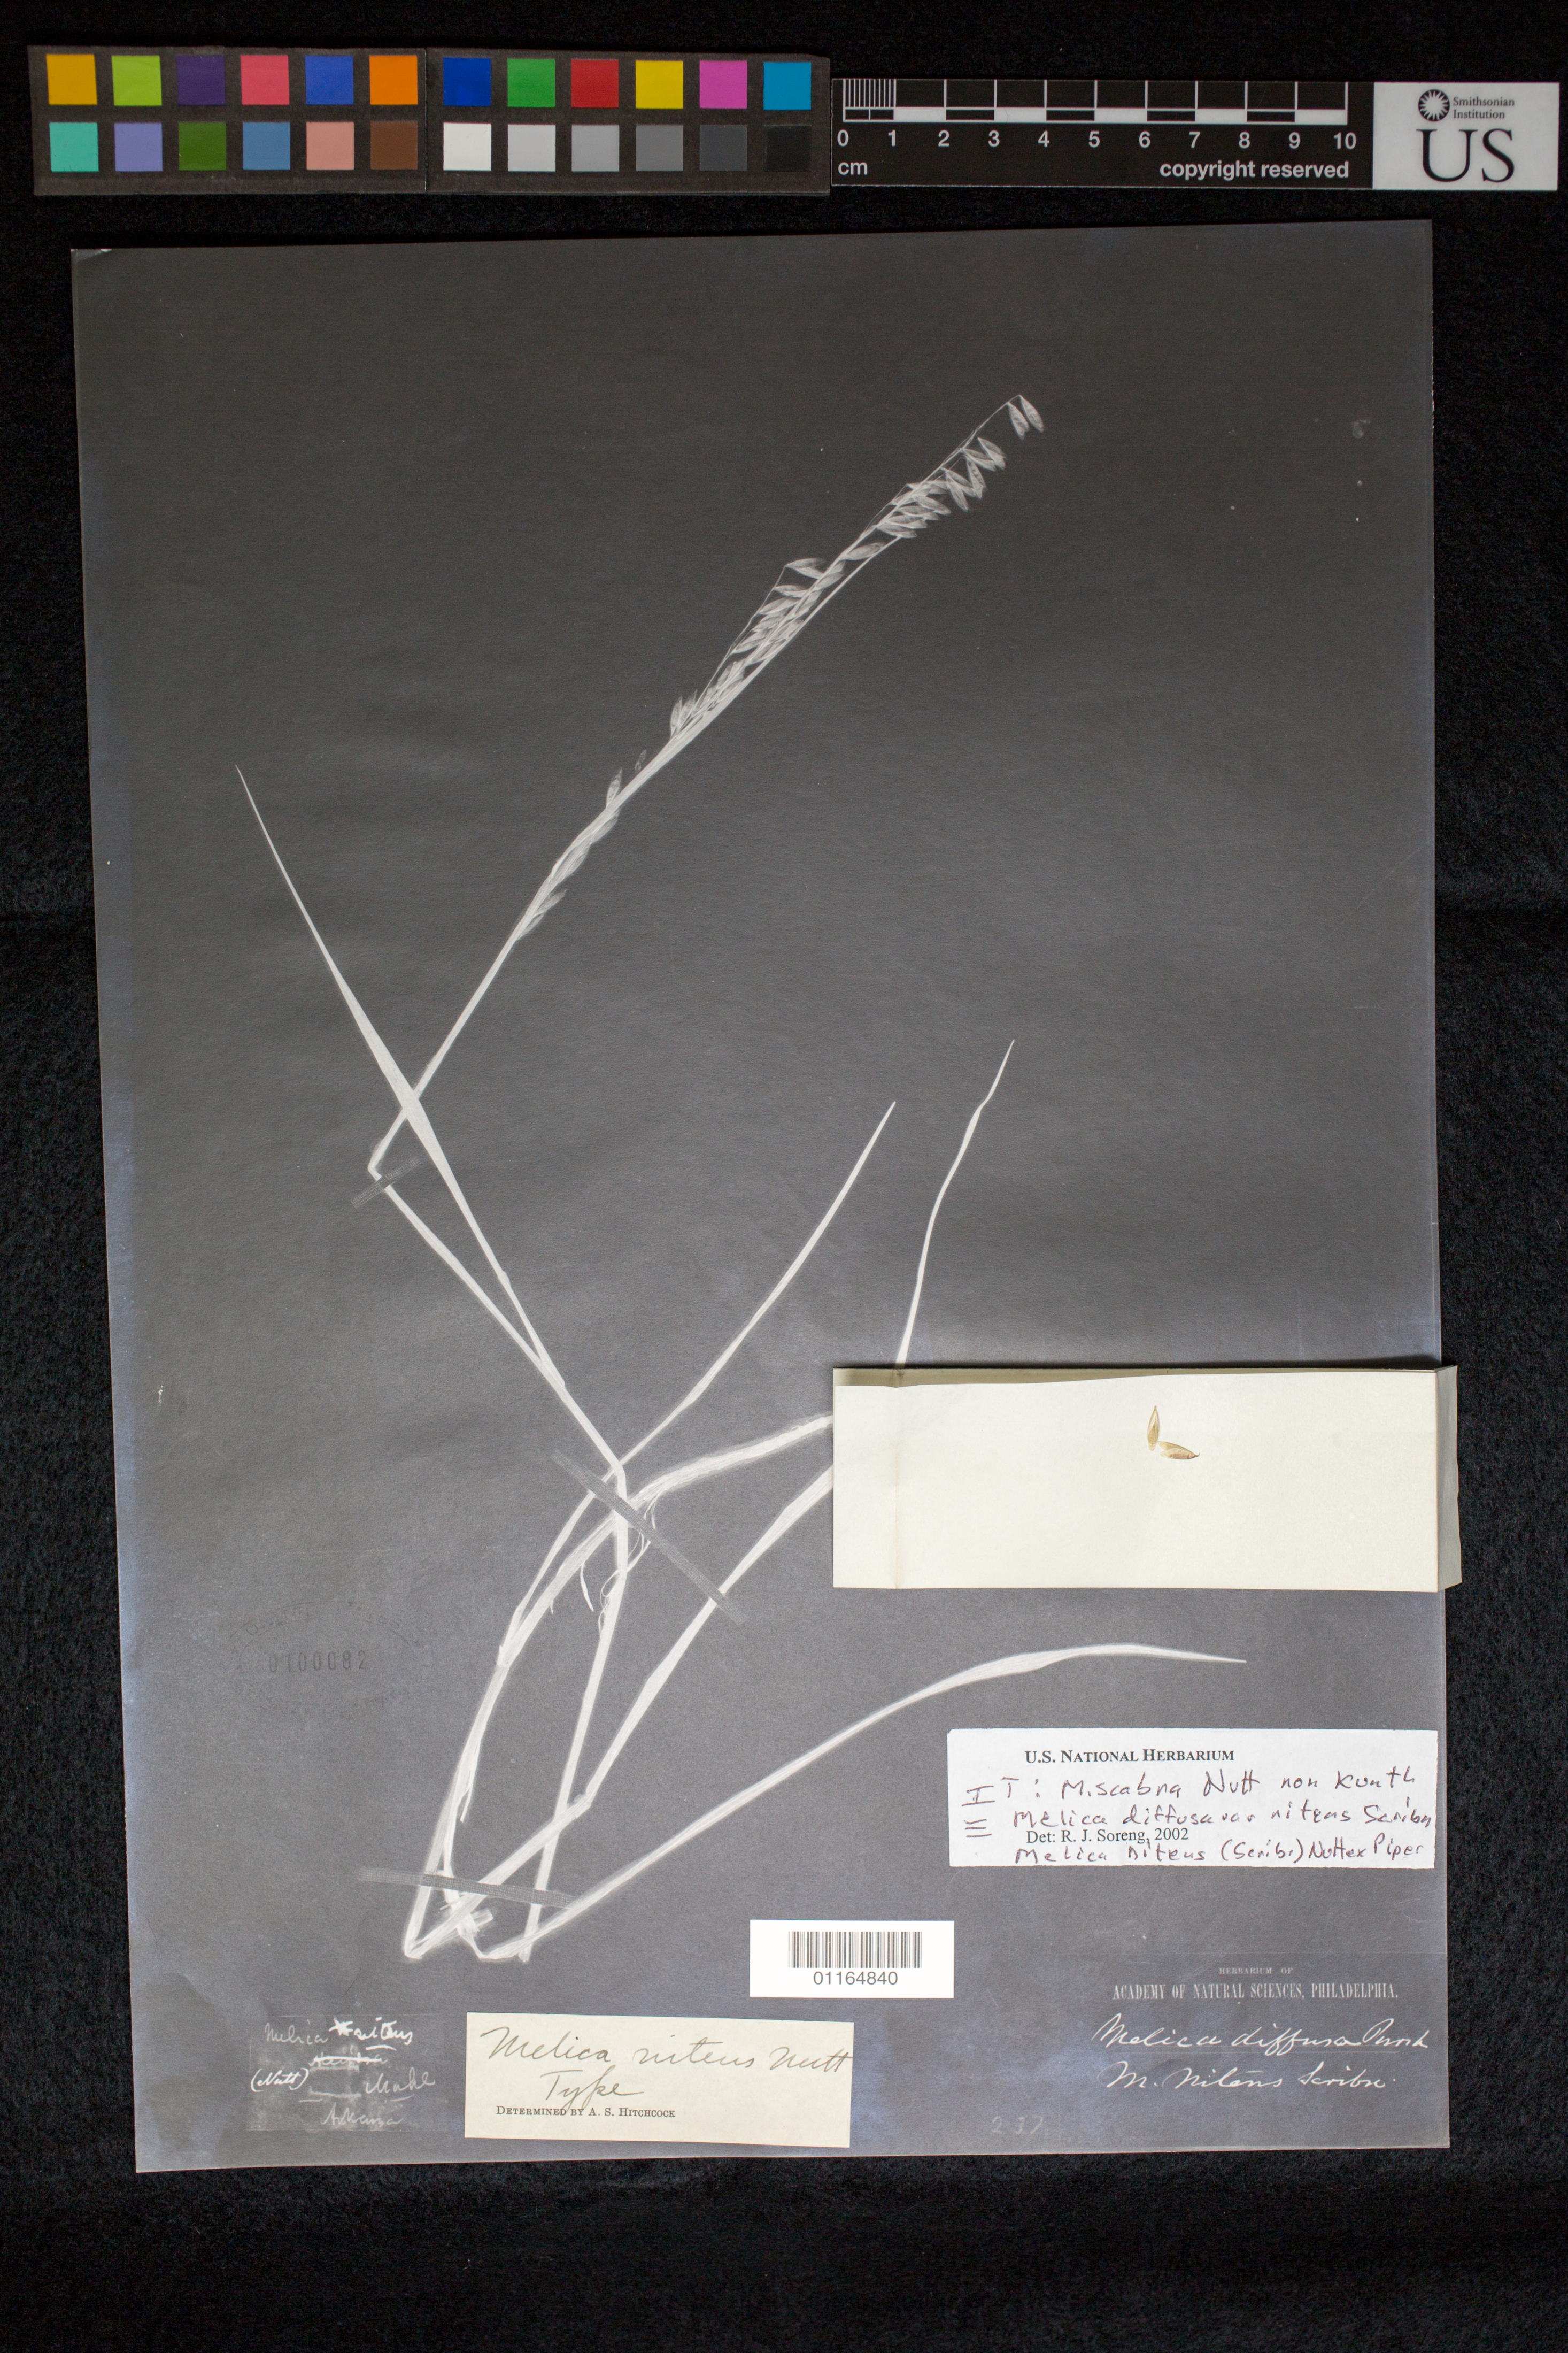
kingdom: Plantae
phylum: Tracheophyta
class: Liliopsida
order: Poales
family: Poaceae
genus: Melica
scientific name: Melica diffusa var. nitens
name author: Scribn.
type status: Isolectotype; Isosyntype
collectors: T. Nuttall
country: United States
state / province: Arkansas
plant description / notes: Photostat and Fragmentary material of type specimen ex herb. Philadelphia Academy of Sciences (PH). Not an isotype of Melica scabra Nutt. (nom. illeg., non Kunth) as annotated by R. Soreng. This specimen appears to be the basis for Melica diffusa var. nitens Scribn., but not as a replacement name for Melica scabra Nutt. Scribner cited Nuttall's name as a synonym of the species Melica diffusa, but not of his new variety. Scribner cited as the basis for his name “M. nitens, Nutt. in Herb. Phila. Acad.” Philadelphia has several specimens from Nuttall's herbarium, among them this specimen annotated (by Nuttall?) as Melica nitens; I believe this is a type of Scribner's name (but probably not a type of M. scabra Nutt. as it was never annotated with that name by Nuttall*); the specimen is annotated by Mary Barkworth as the lectotype of Scribner's name, citing a lectotypification by Hitchcock. *What was crossed out and replaced with “nitens” appears to be Melica speciosa Muhl., with the “Muhl.” still visible.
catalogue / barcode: US 100082